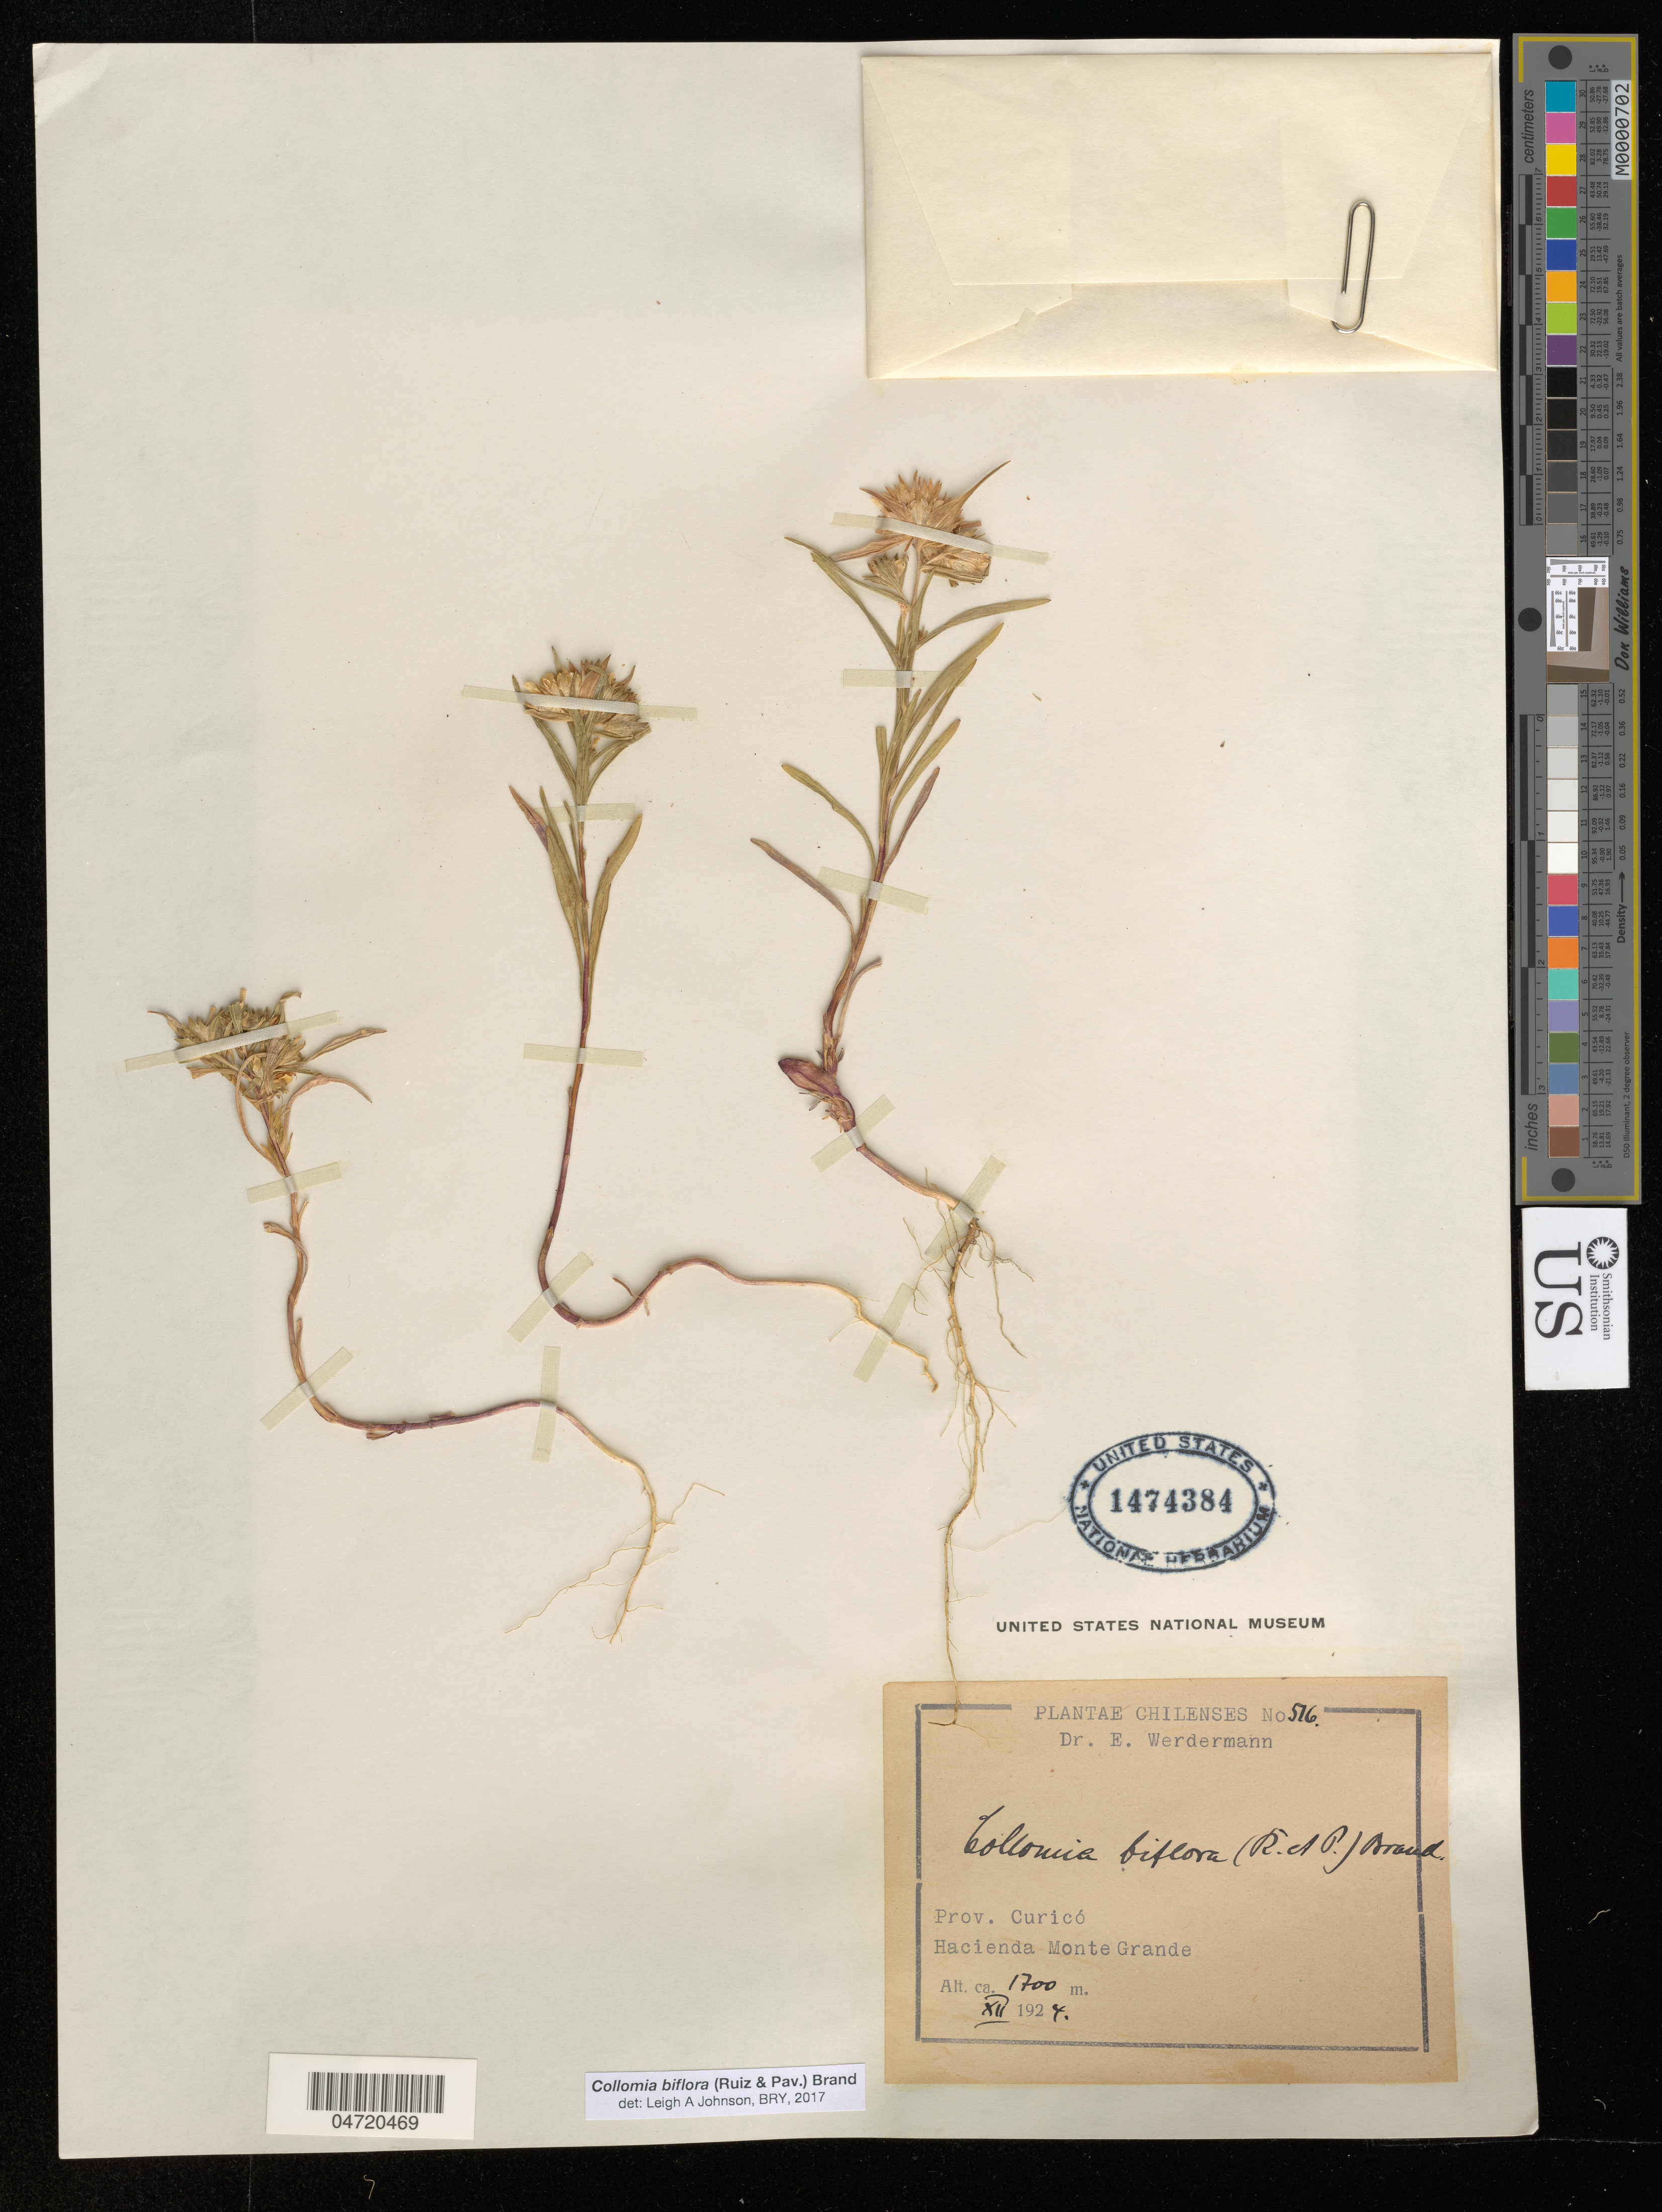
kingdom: Plantae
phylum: Tracheophyta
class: Magnoliopsida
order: Ericales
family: Polemoniaceae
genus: Collomia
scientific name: Collomia biflora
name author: (Ruiz & Pav.) Brand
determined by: Johnson, Leigh Alma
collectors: E. Werdermann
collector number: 516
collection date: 1924-12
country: Chile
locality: Chilenses. Prov. Curicó. Hacienda Monte Grande.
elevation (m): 1700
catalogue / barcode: US 1474384